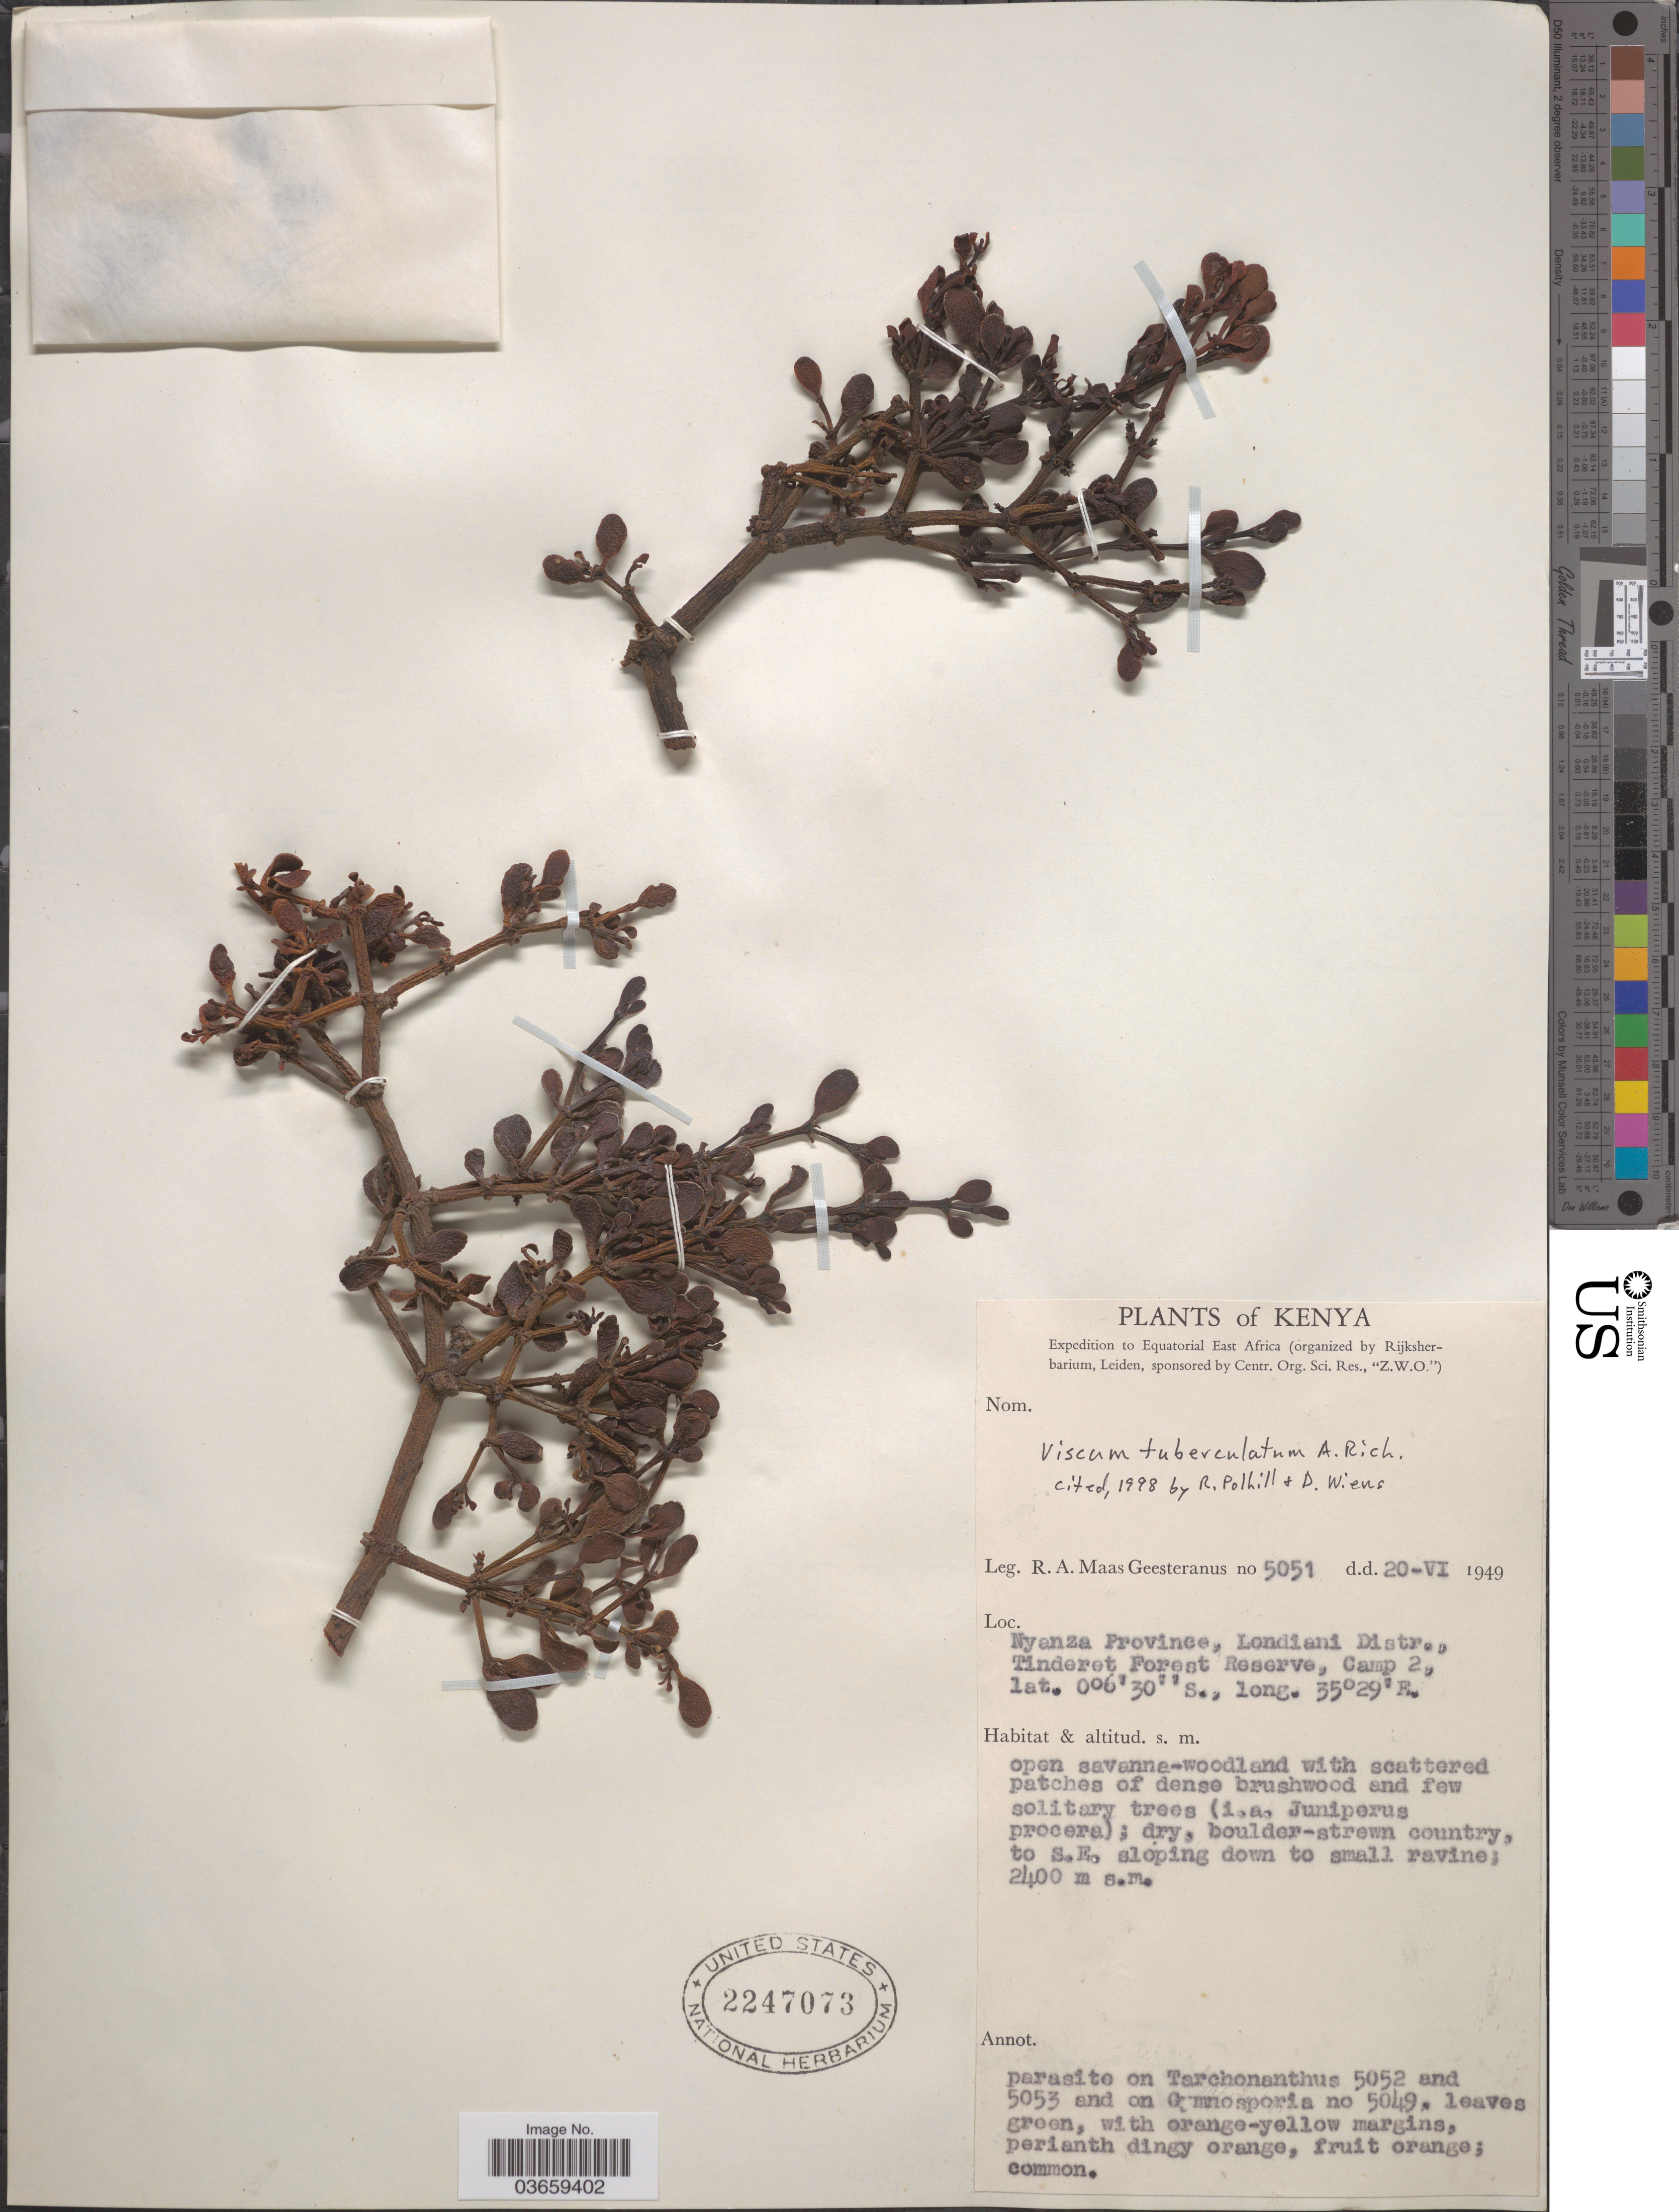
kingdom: Plantae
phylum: Tracheophyta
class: Magnoliopsida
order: Santalales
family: Viscaceae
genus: Viscum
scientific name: Viscum tuberculatum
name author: A. Rich.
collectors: R. A. Maas Geesteranus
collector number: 5051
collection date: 1949-06-20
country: Kenya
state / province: Kericho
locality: Equatorial East Africa. Nyanza Province, Londiani Distr., Tinderet Forest Reserve, Camp 2.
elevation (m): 2400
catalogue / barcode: US 2247073